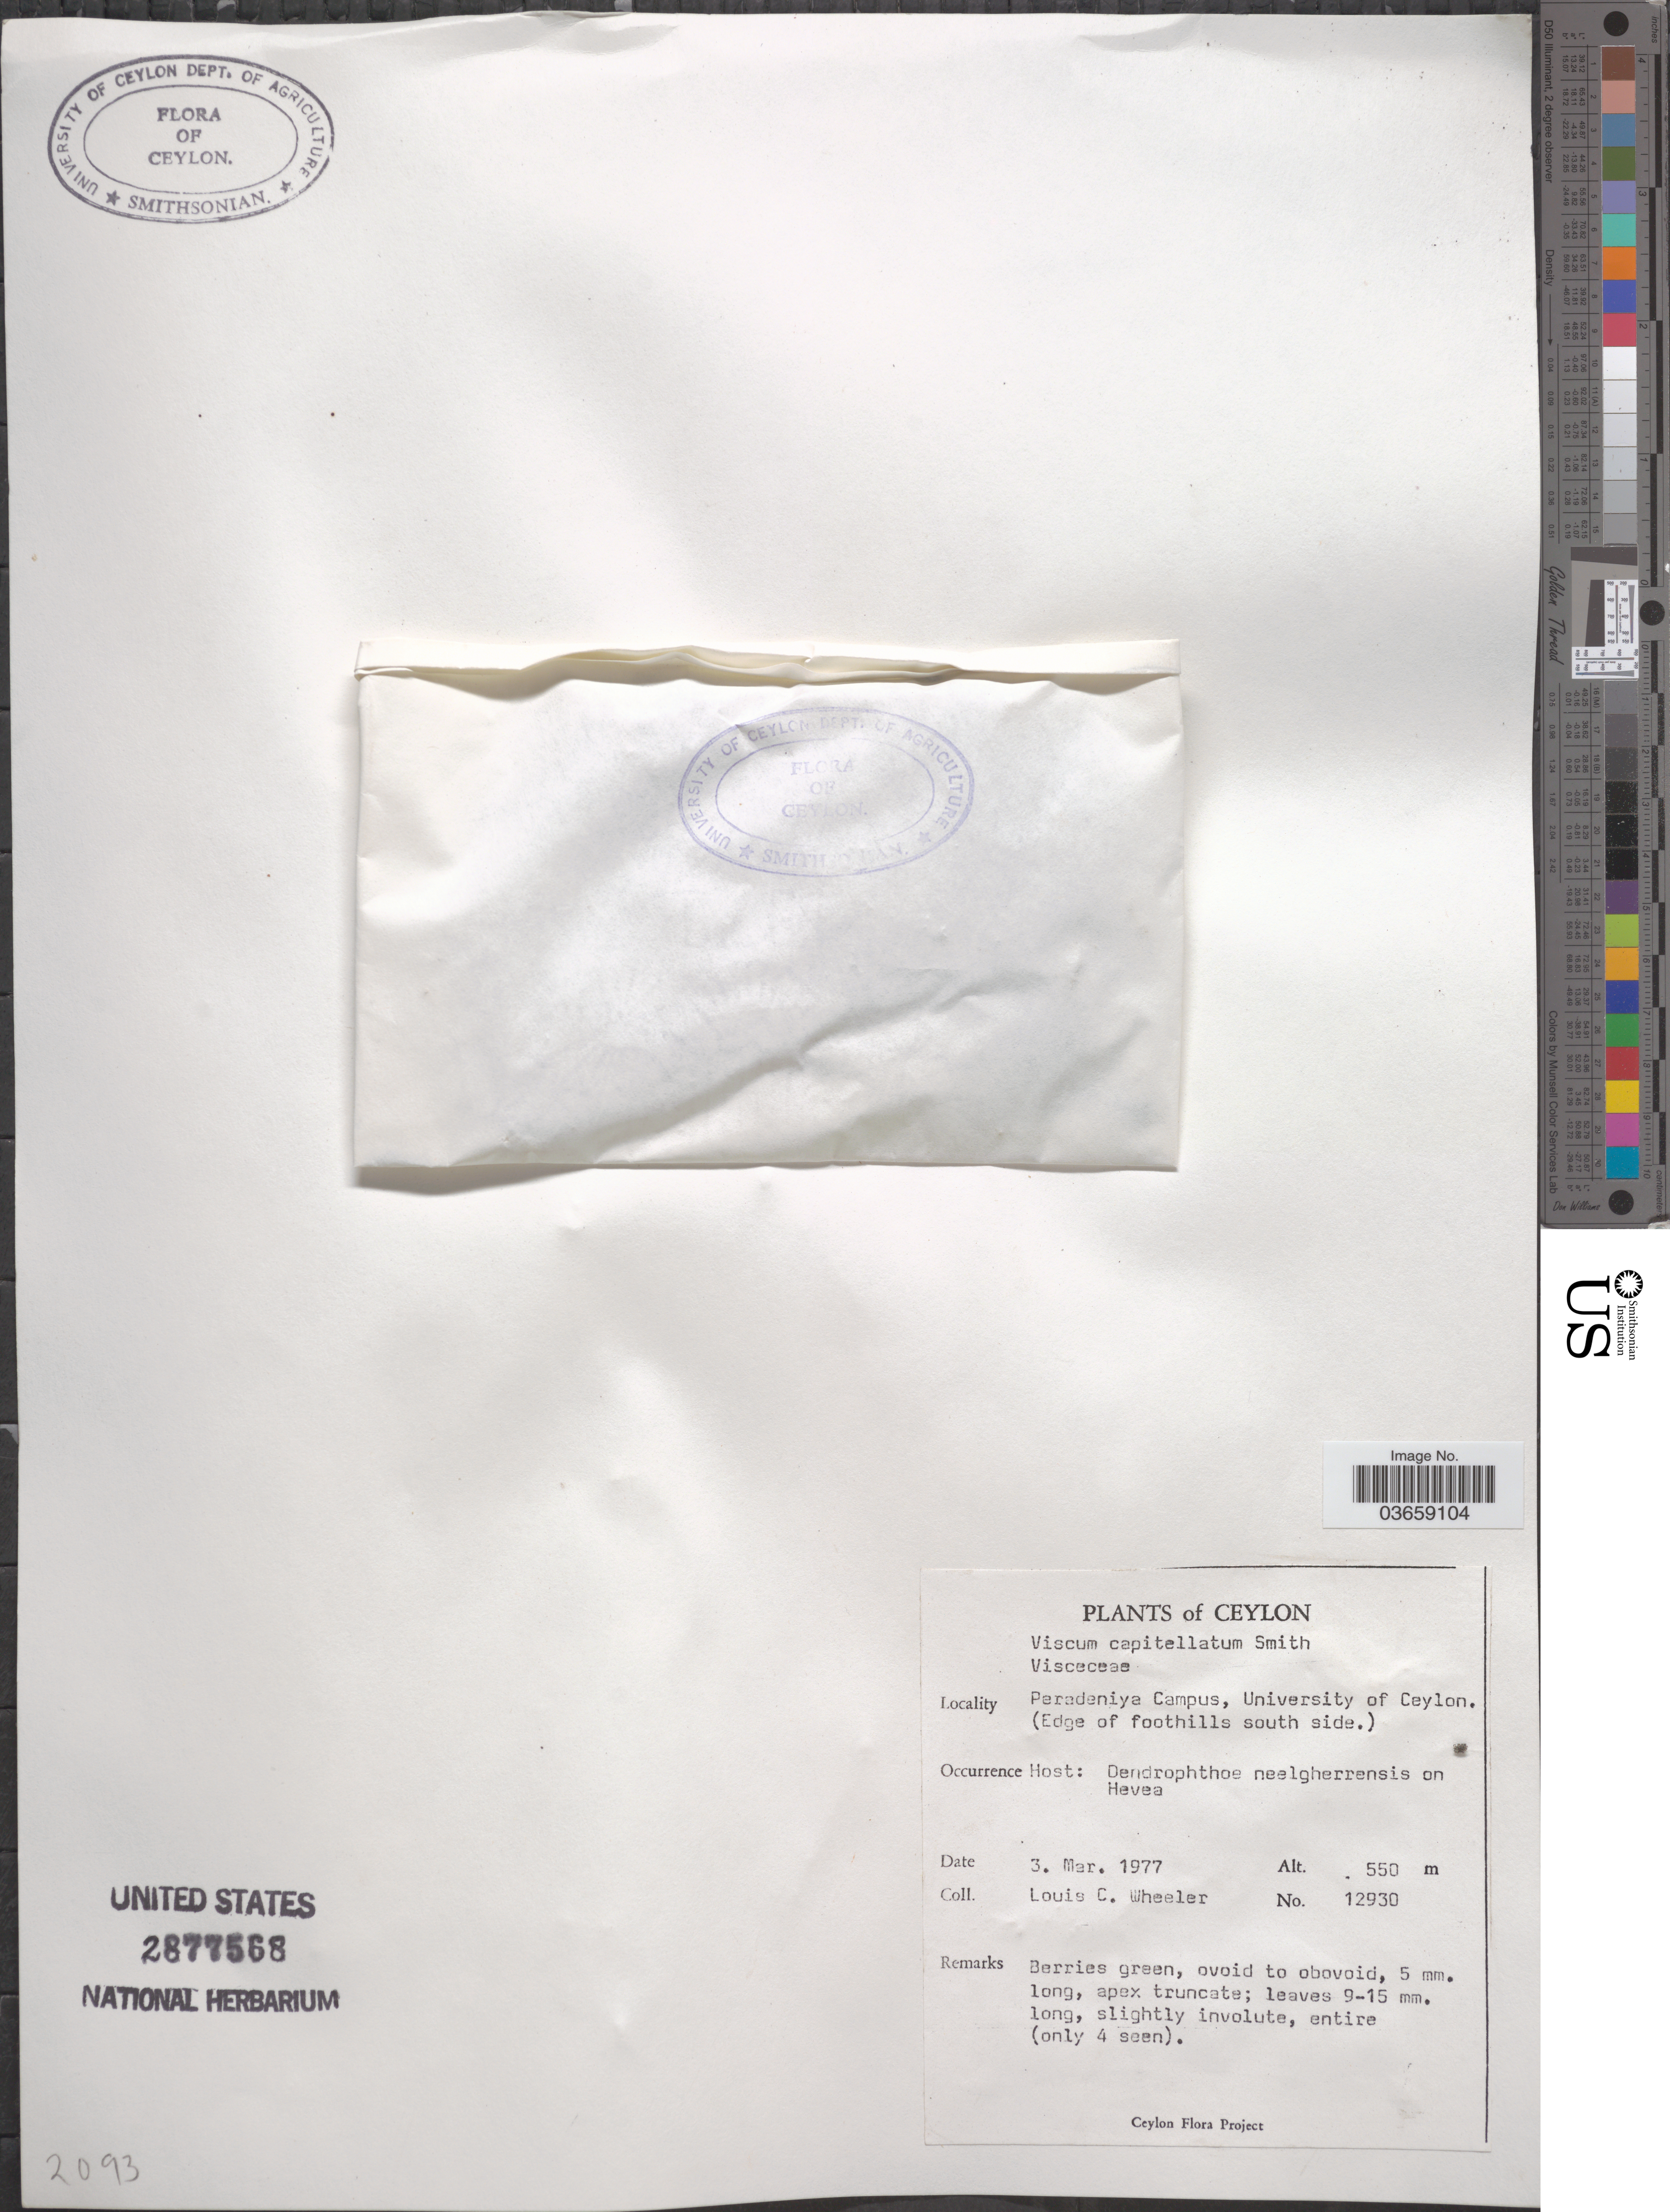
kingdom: Plantae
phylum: Tracheophyta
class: Magnoliopsida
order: Santalales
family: Viscaceae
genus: Viscum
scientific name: Viscum capitellatum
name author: Sm.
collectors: L. C. Wheeler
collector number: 12930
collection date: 1977-03-03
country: Sri Lanka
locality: Ceylon. Peradeniya Campus, University of Ceylon. (Edge of foothills south side).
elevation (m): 550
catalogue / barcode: US 2877568